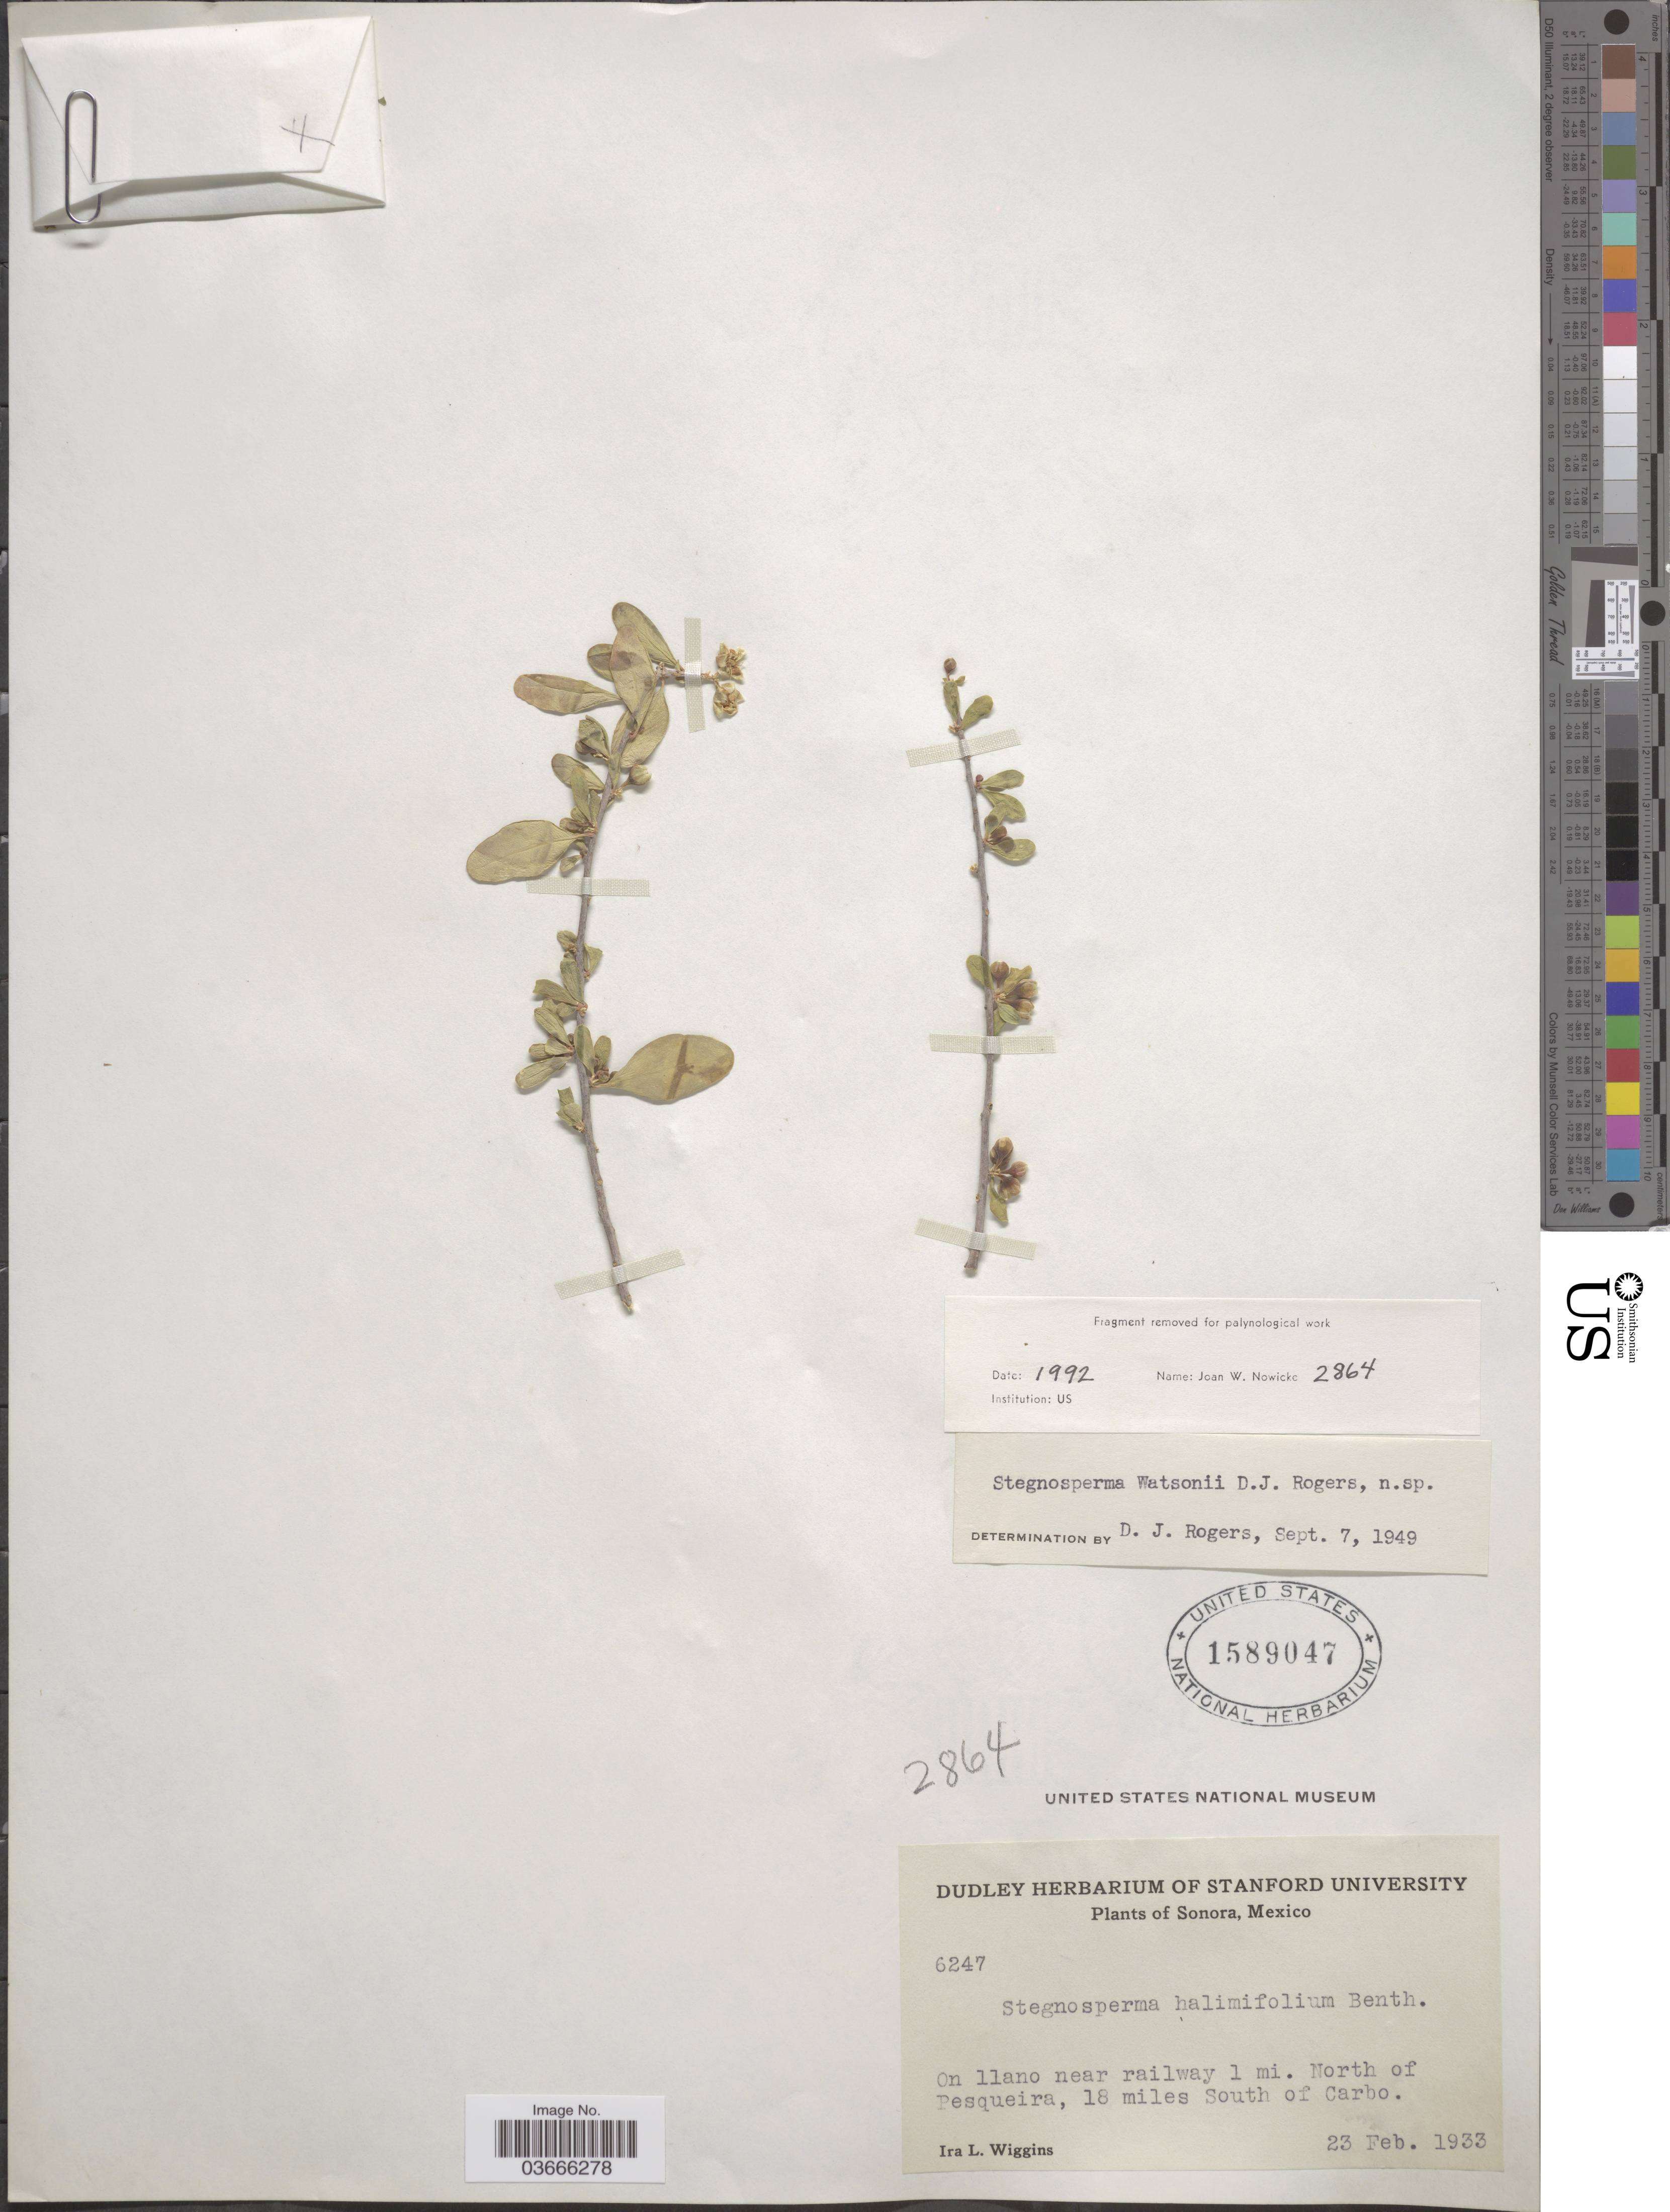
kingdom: Plantae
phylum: Tracheophyta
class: Magnoliopsida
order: Caryophyllales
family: Stegnospermataceae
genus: Stegnosperma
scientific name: Stegnosperma watsonii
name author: D.J. Rogers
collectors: I. L. Wiggins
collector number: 6247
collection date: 1933-02-23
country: Mexico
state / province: Sonora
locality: On llano near railway 1 mi. North of Pesqueira, 18 miles South of Carbo.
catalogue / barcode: US 1589047